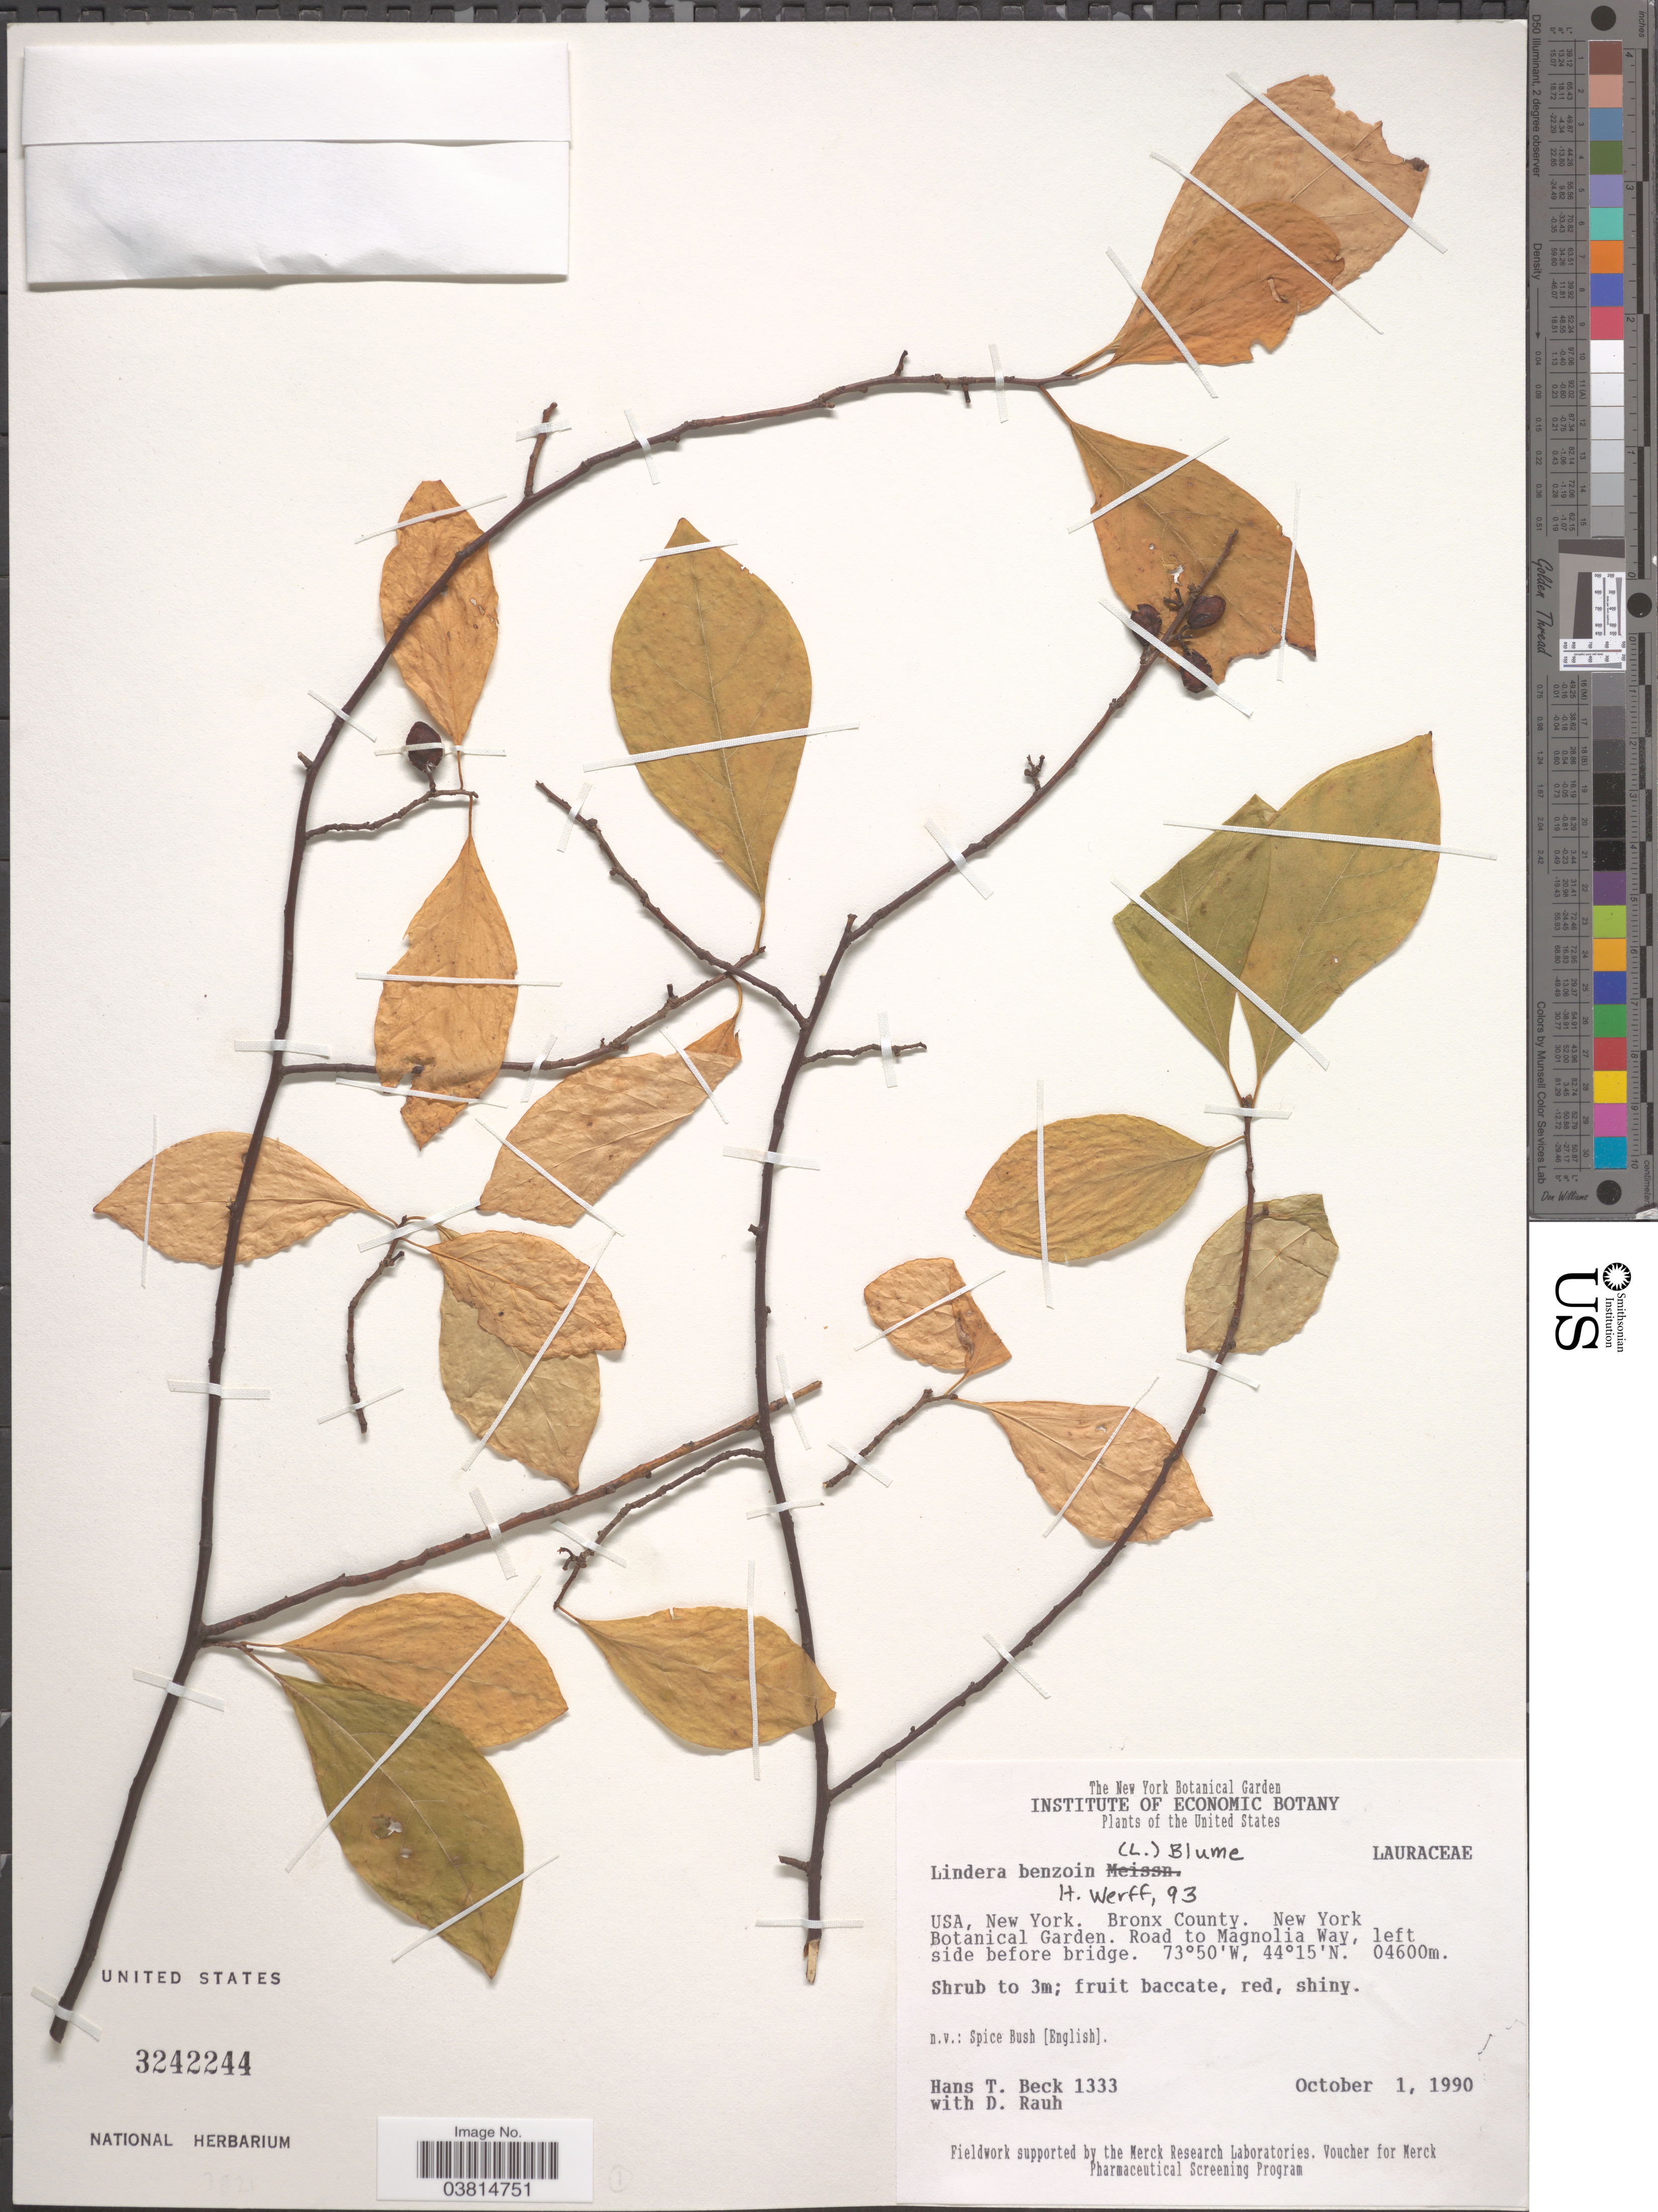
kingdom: Plantae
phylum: Tracheophyta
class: Magnoliopsida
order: Laurales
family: Lauraceae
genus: Lindera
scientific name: Lindera benzoin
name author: (L.) Blume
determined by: van der Werff, H. H.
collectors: H. T. Beck & D. Rauh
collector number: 1333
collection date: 1990-10-01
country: United States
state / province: New York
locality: Bronx County. New York Botanical Garden. Road to Magnolia Way, left side before bridge.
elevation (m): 4600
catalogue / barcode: US 3242244